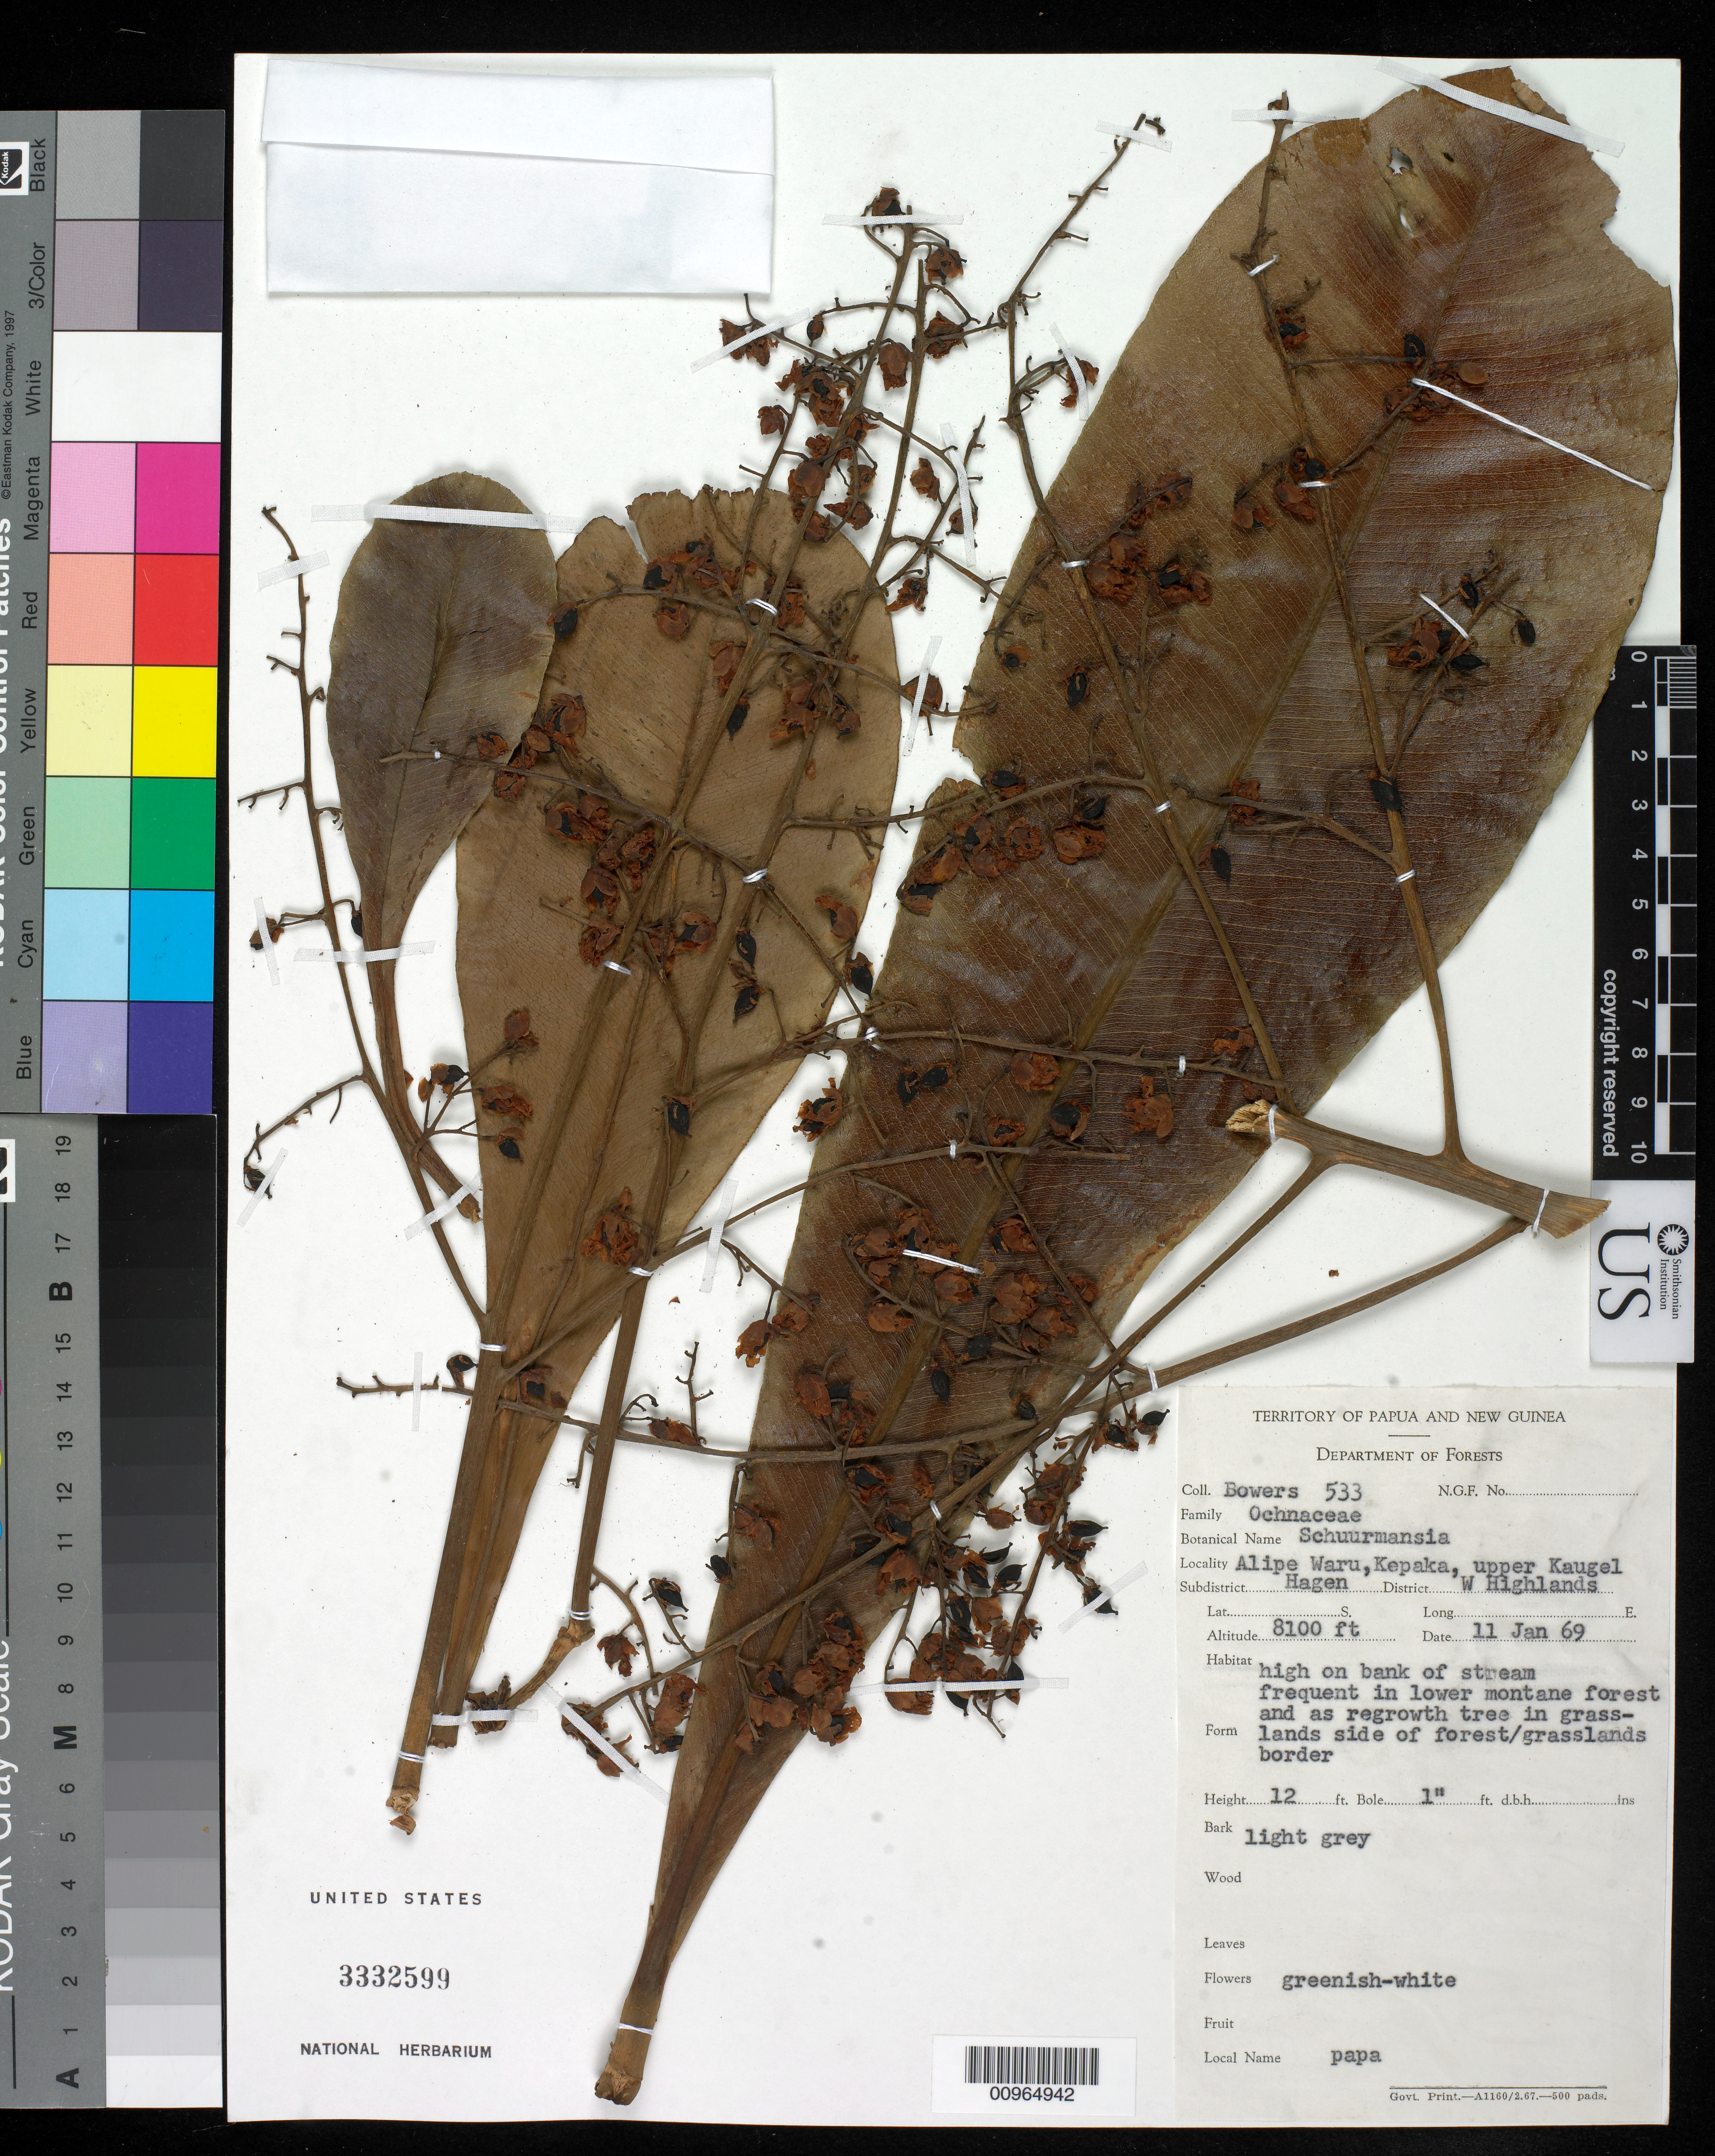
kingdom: Plantae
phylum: Tracheophyta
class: Magnoliopsida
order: Malpighiales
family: Ochnaceae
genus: Schuurmansia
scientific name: Schuurmansia sp.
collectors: N. Bowers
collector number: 533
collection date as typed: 11 Jan 1969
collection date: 1969-01-11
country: Papua New Guinea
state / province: Western Highlands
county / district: Mount Hagen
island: New Guinea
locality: Alipe Waru, Kepaka, upper Kaugel. Subdistrict Hagen. High on bank of stream. Frequent in lower montane forest and as regrowth tree in grasslands side of forest/grasslands border.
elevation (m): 2469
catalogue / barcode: US 3332599